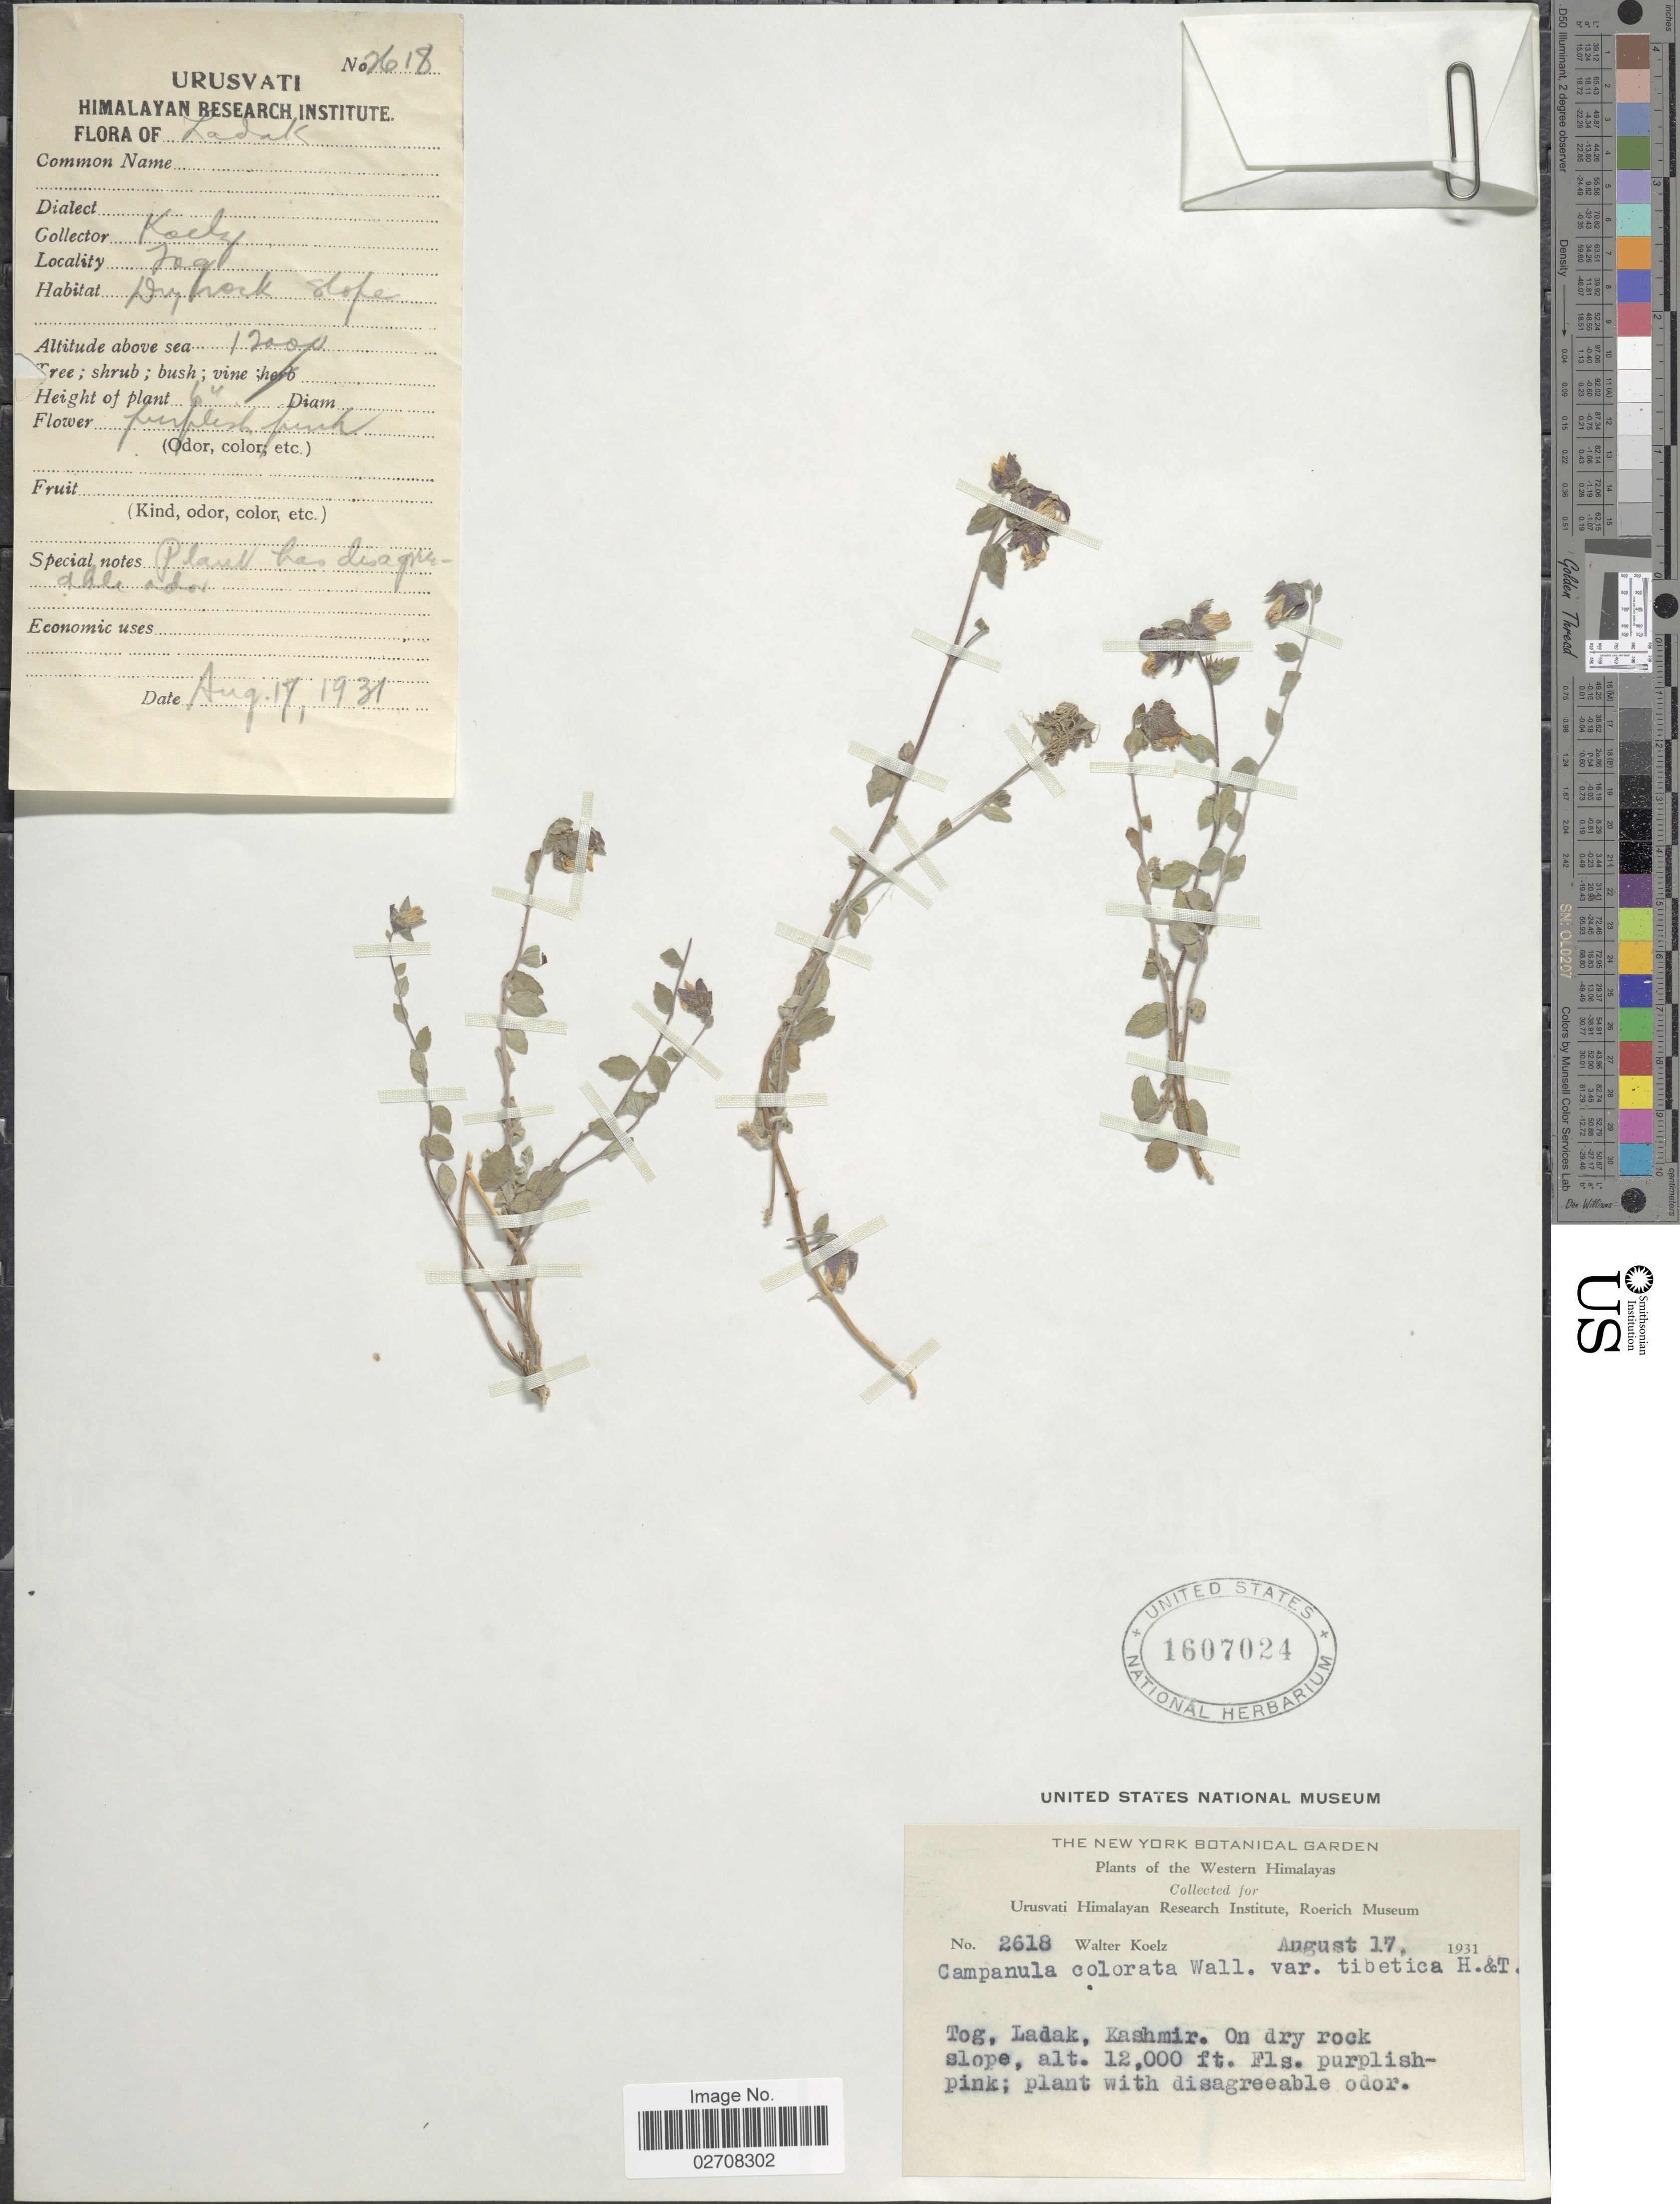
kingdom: Plantae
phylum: Tracheophyta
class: Magnoliopsida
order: Asterales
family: Campanulaceae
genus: Campanula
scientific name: Campanula colorata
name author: Wall.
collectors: W. N. Koelz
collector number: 2618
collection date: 1931-08-17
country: India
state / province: Ladakh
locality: Western Himalayas. Tog, Ladak, Kashmir.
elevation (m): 3658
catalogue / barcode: US 1607024